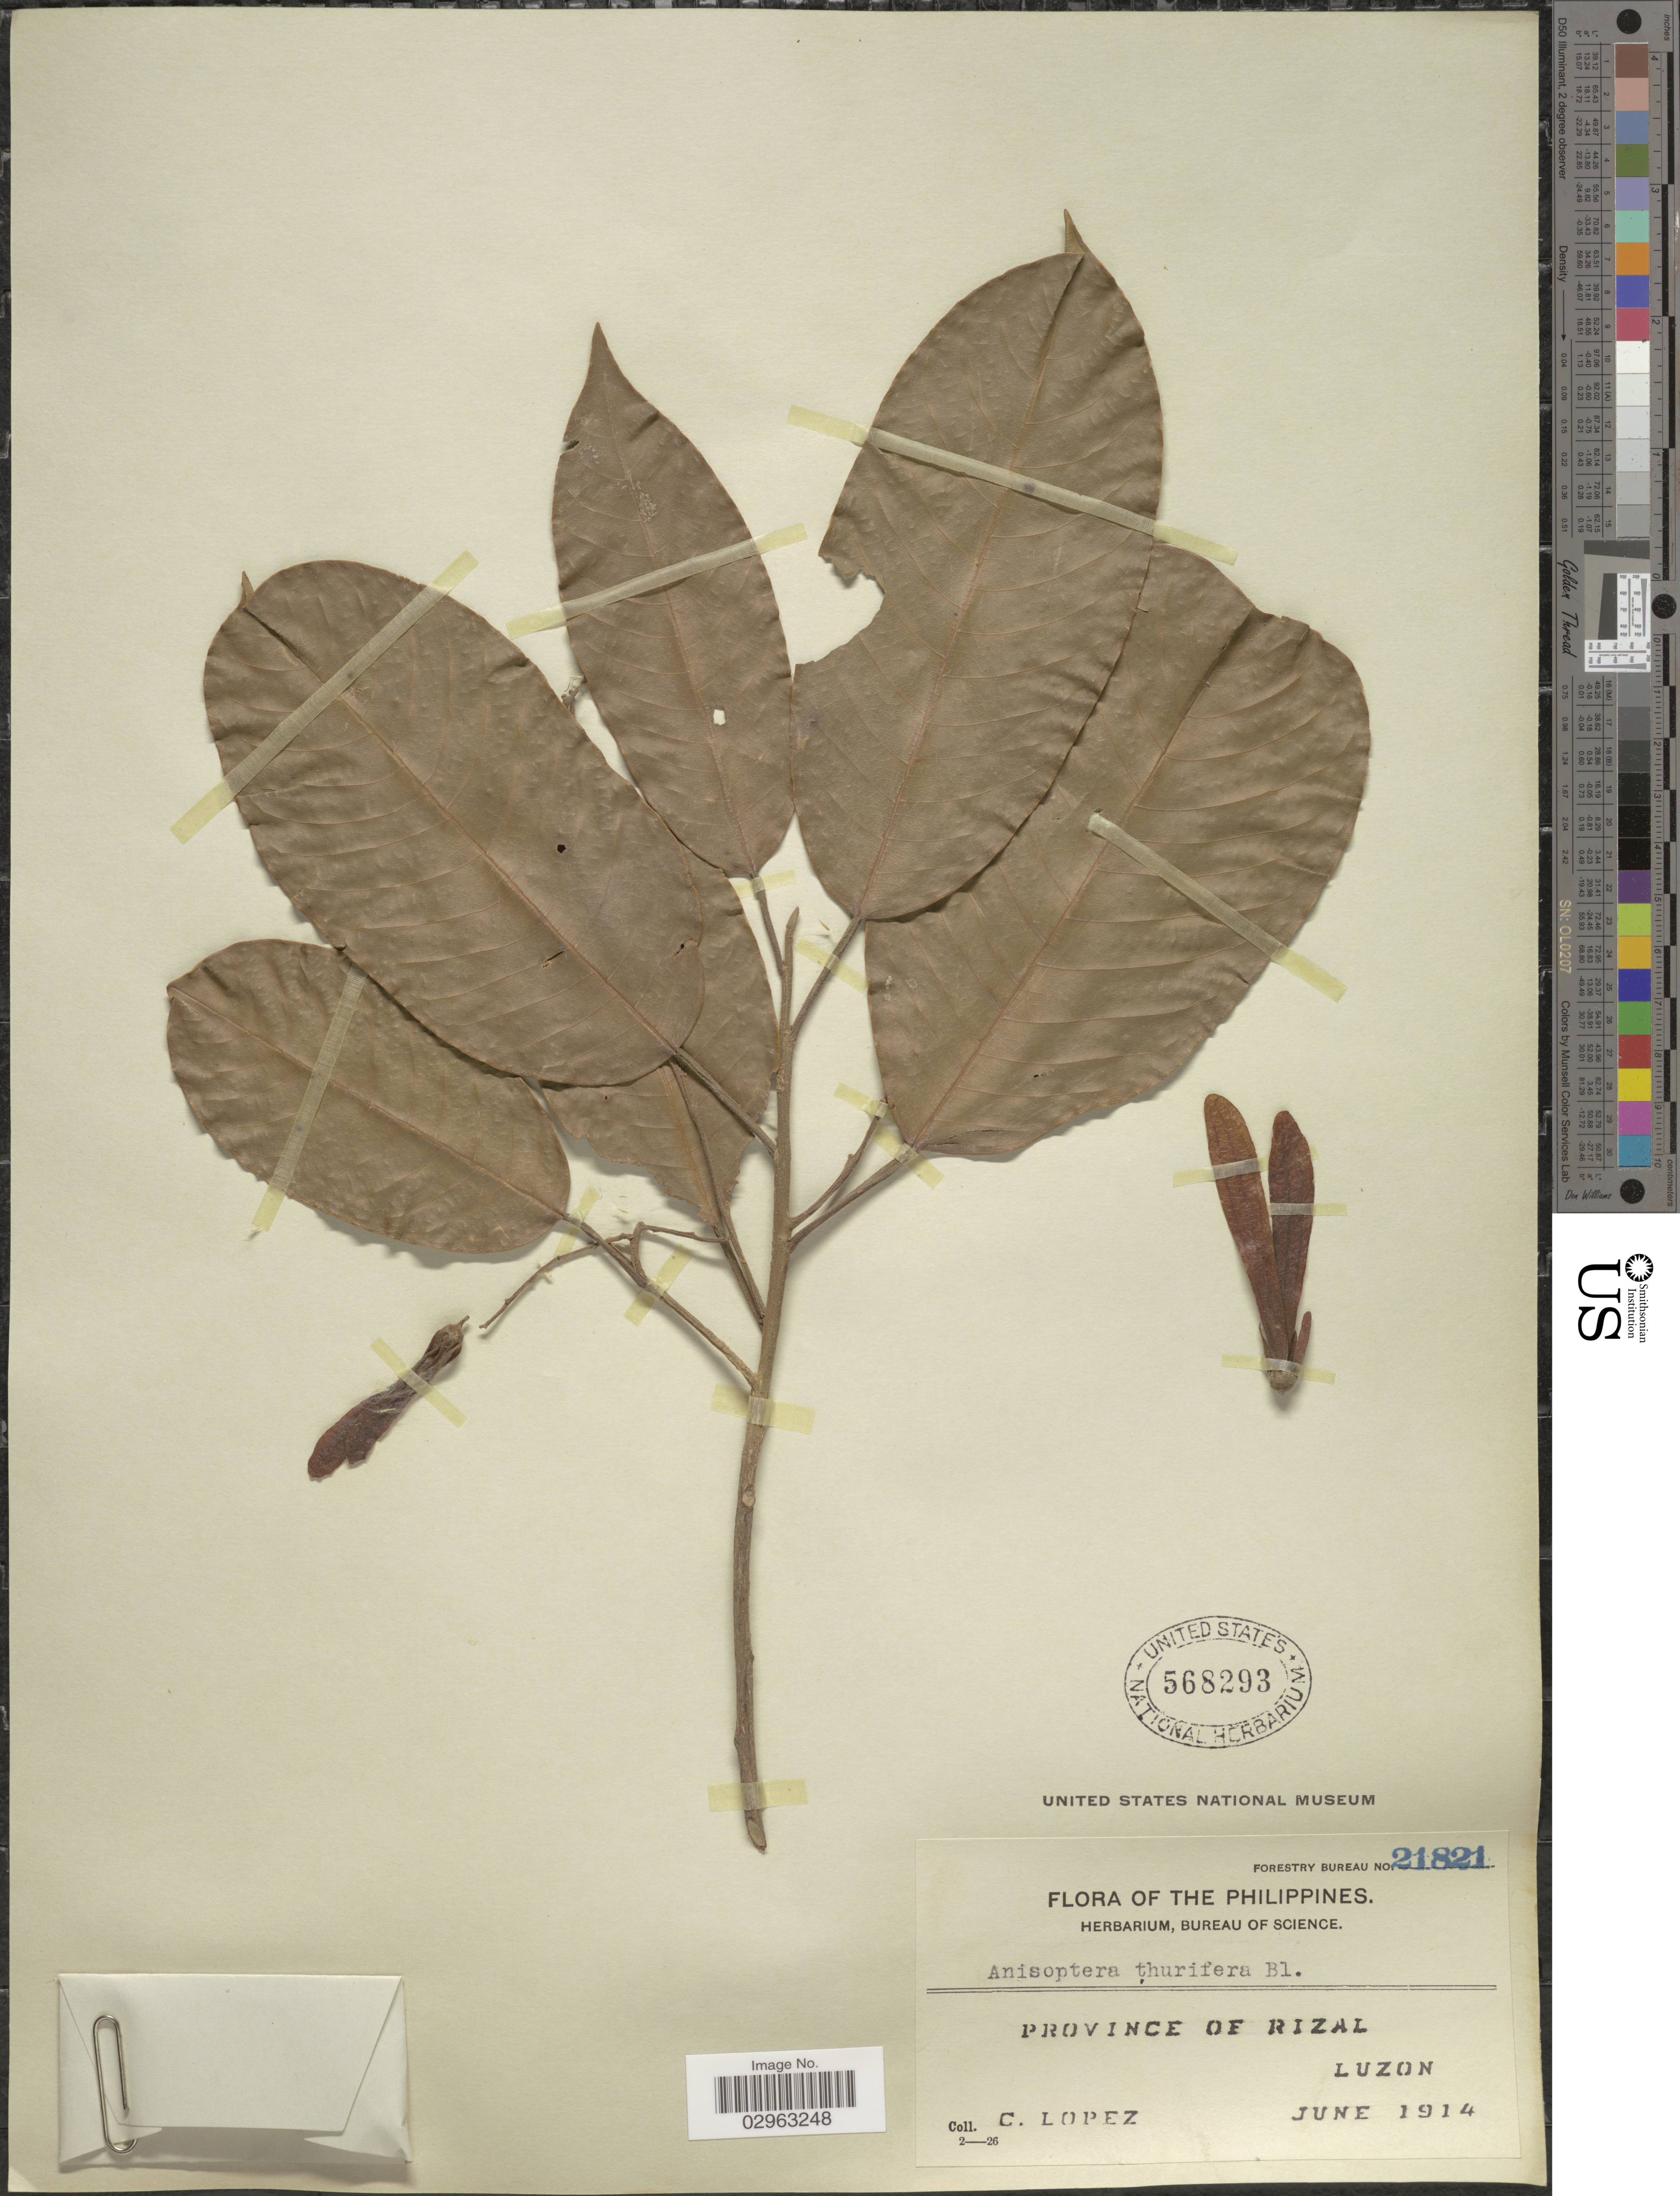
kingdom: Plantae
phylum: Tracheophyta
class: Magnoliopsida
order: Malvales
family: Dipterocarpaceae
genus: Anisoptera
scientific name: Anisoptera thurifera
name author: (Blanco) Blume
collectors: C. Lopez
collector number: Forestry Bureau 21821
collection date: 1914-06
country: Philippines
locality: Province of Rizal, Luzon.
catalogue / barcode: US 568293